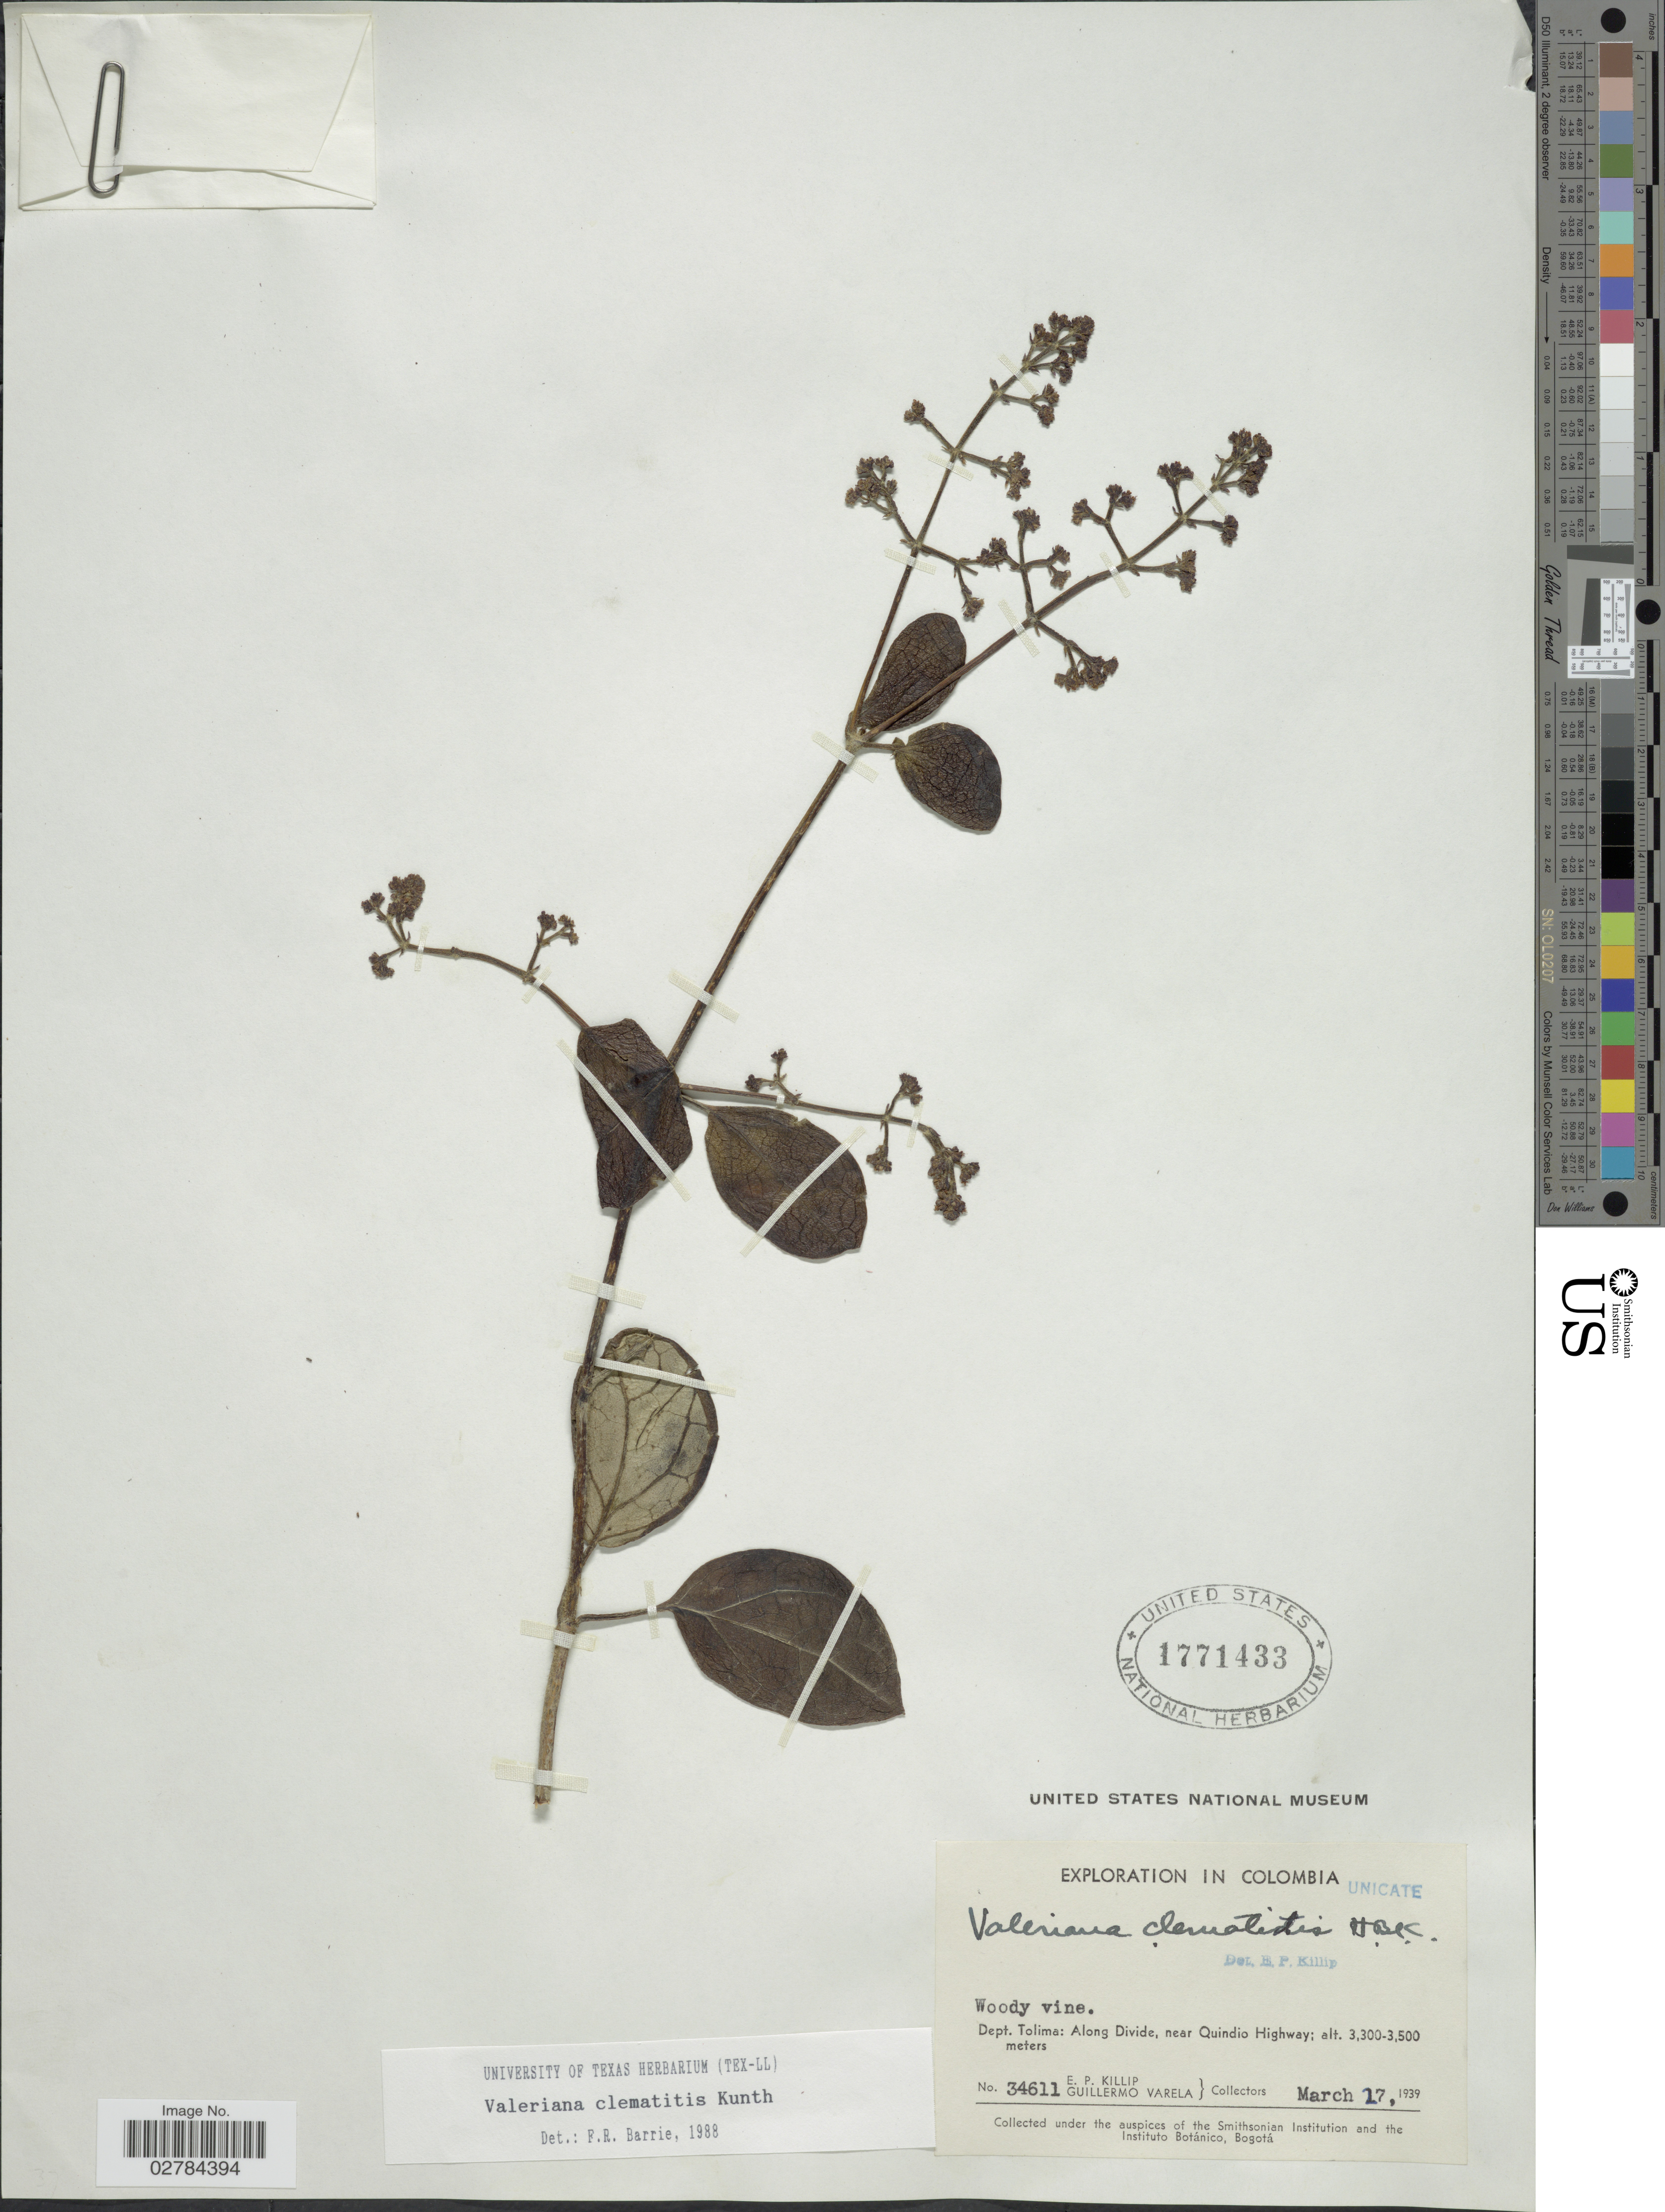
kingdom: Plantae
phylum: Tracheophyta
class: Magnoliopsida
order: Dipsacales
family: Caprifoliaceae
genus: Valeriana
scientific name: Valeriana clematitis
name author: Kunth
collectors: E. P. Killip & G. Varela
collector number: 34611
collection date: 1939-03-17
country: Colombia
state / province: Tolima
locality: Dept. Tolima: Along Divide, near Quindio Highway.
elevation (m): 3300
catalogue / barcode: US 1771433